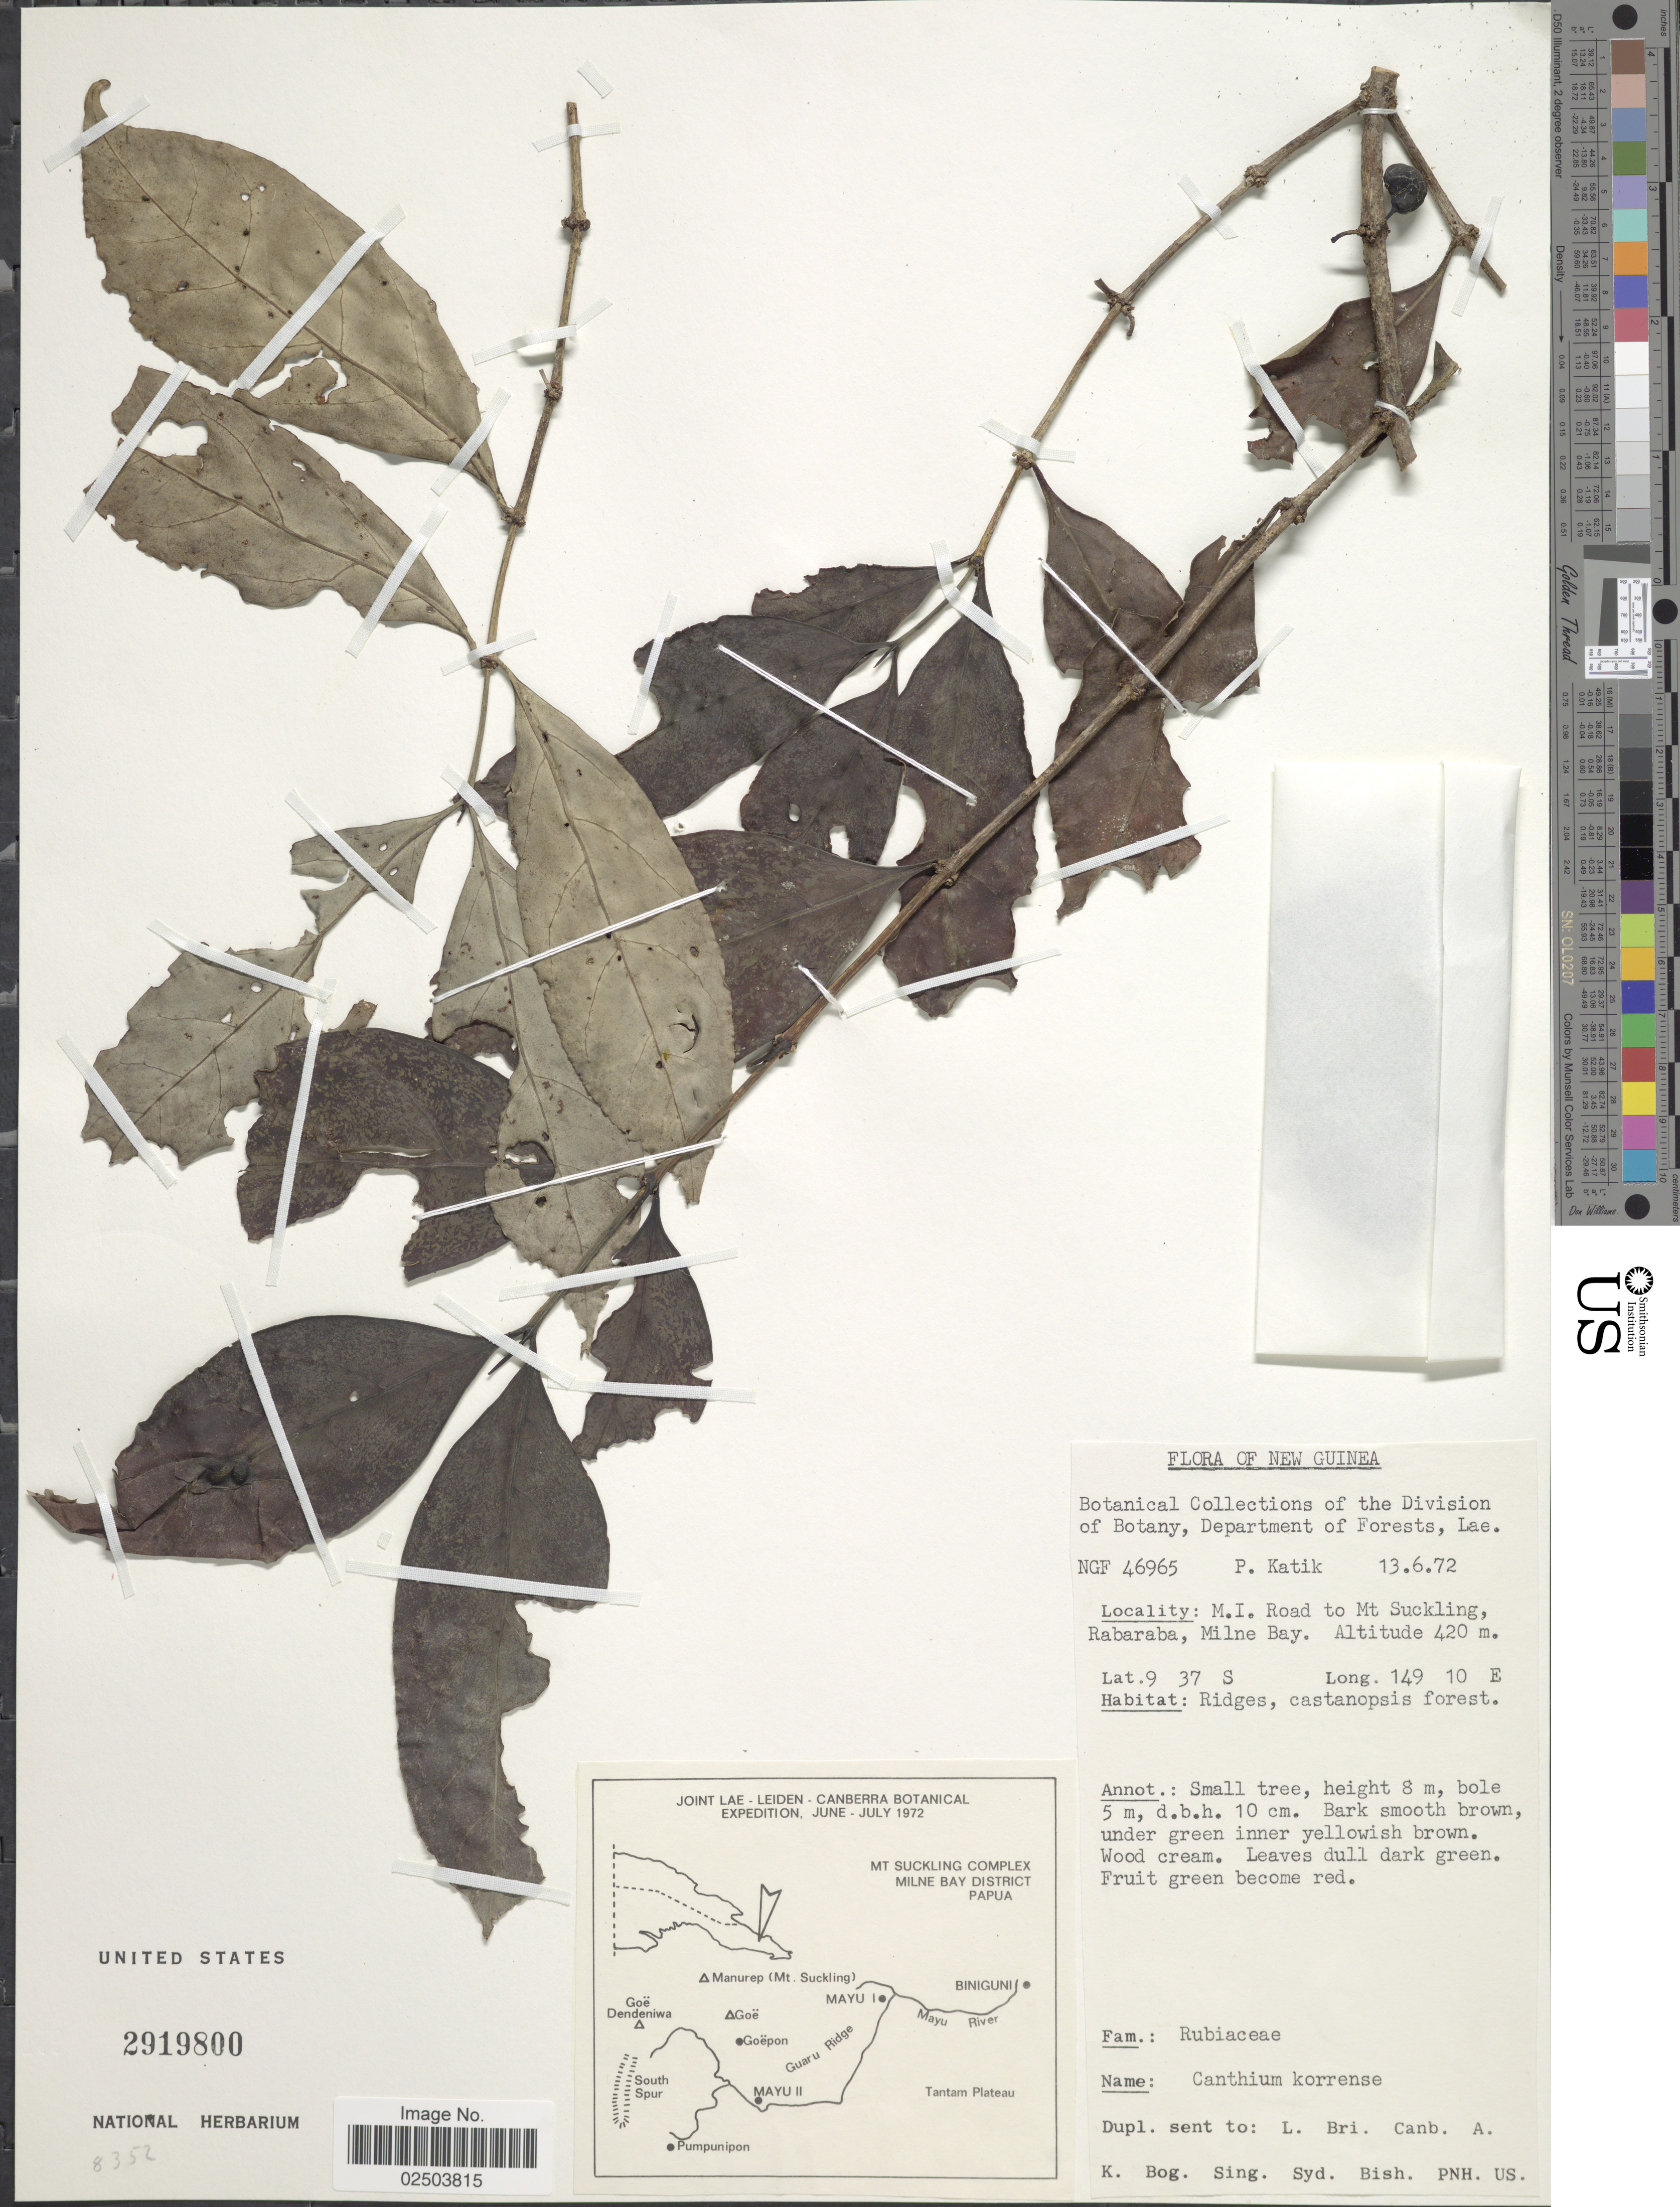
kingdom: Plantae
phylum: Tracheophyta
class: Magnoliopsida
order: Gentianales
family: Rubiaceae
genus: Cyclophyllum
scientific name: Cyclophyllum barbatum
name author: (G. Forst.) N. Hallé & J. Florence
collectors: P. Katik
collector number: NGF46965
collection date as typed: Transcribed d/m/y: 13/6/72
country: Papua New Guinea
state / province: Milne Bay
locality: New Guinea. M.I. Road to Mt. Suckling, Rabaraba, Milne Bay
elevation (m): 420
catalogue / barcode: US 2919800